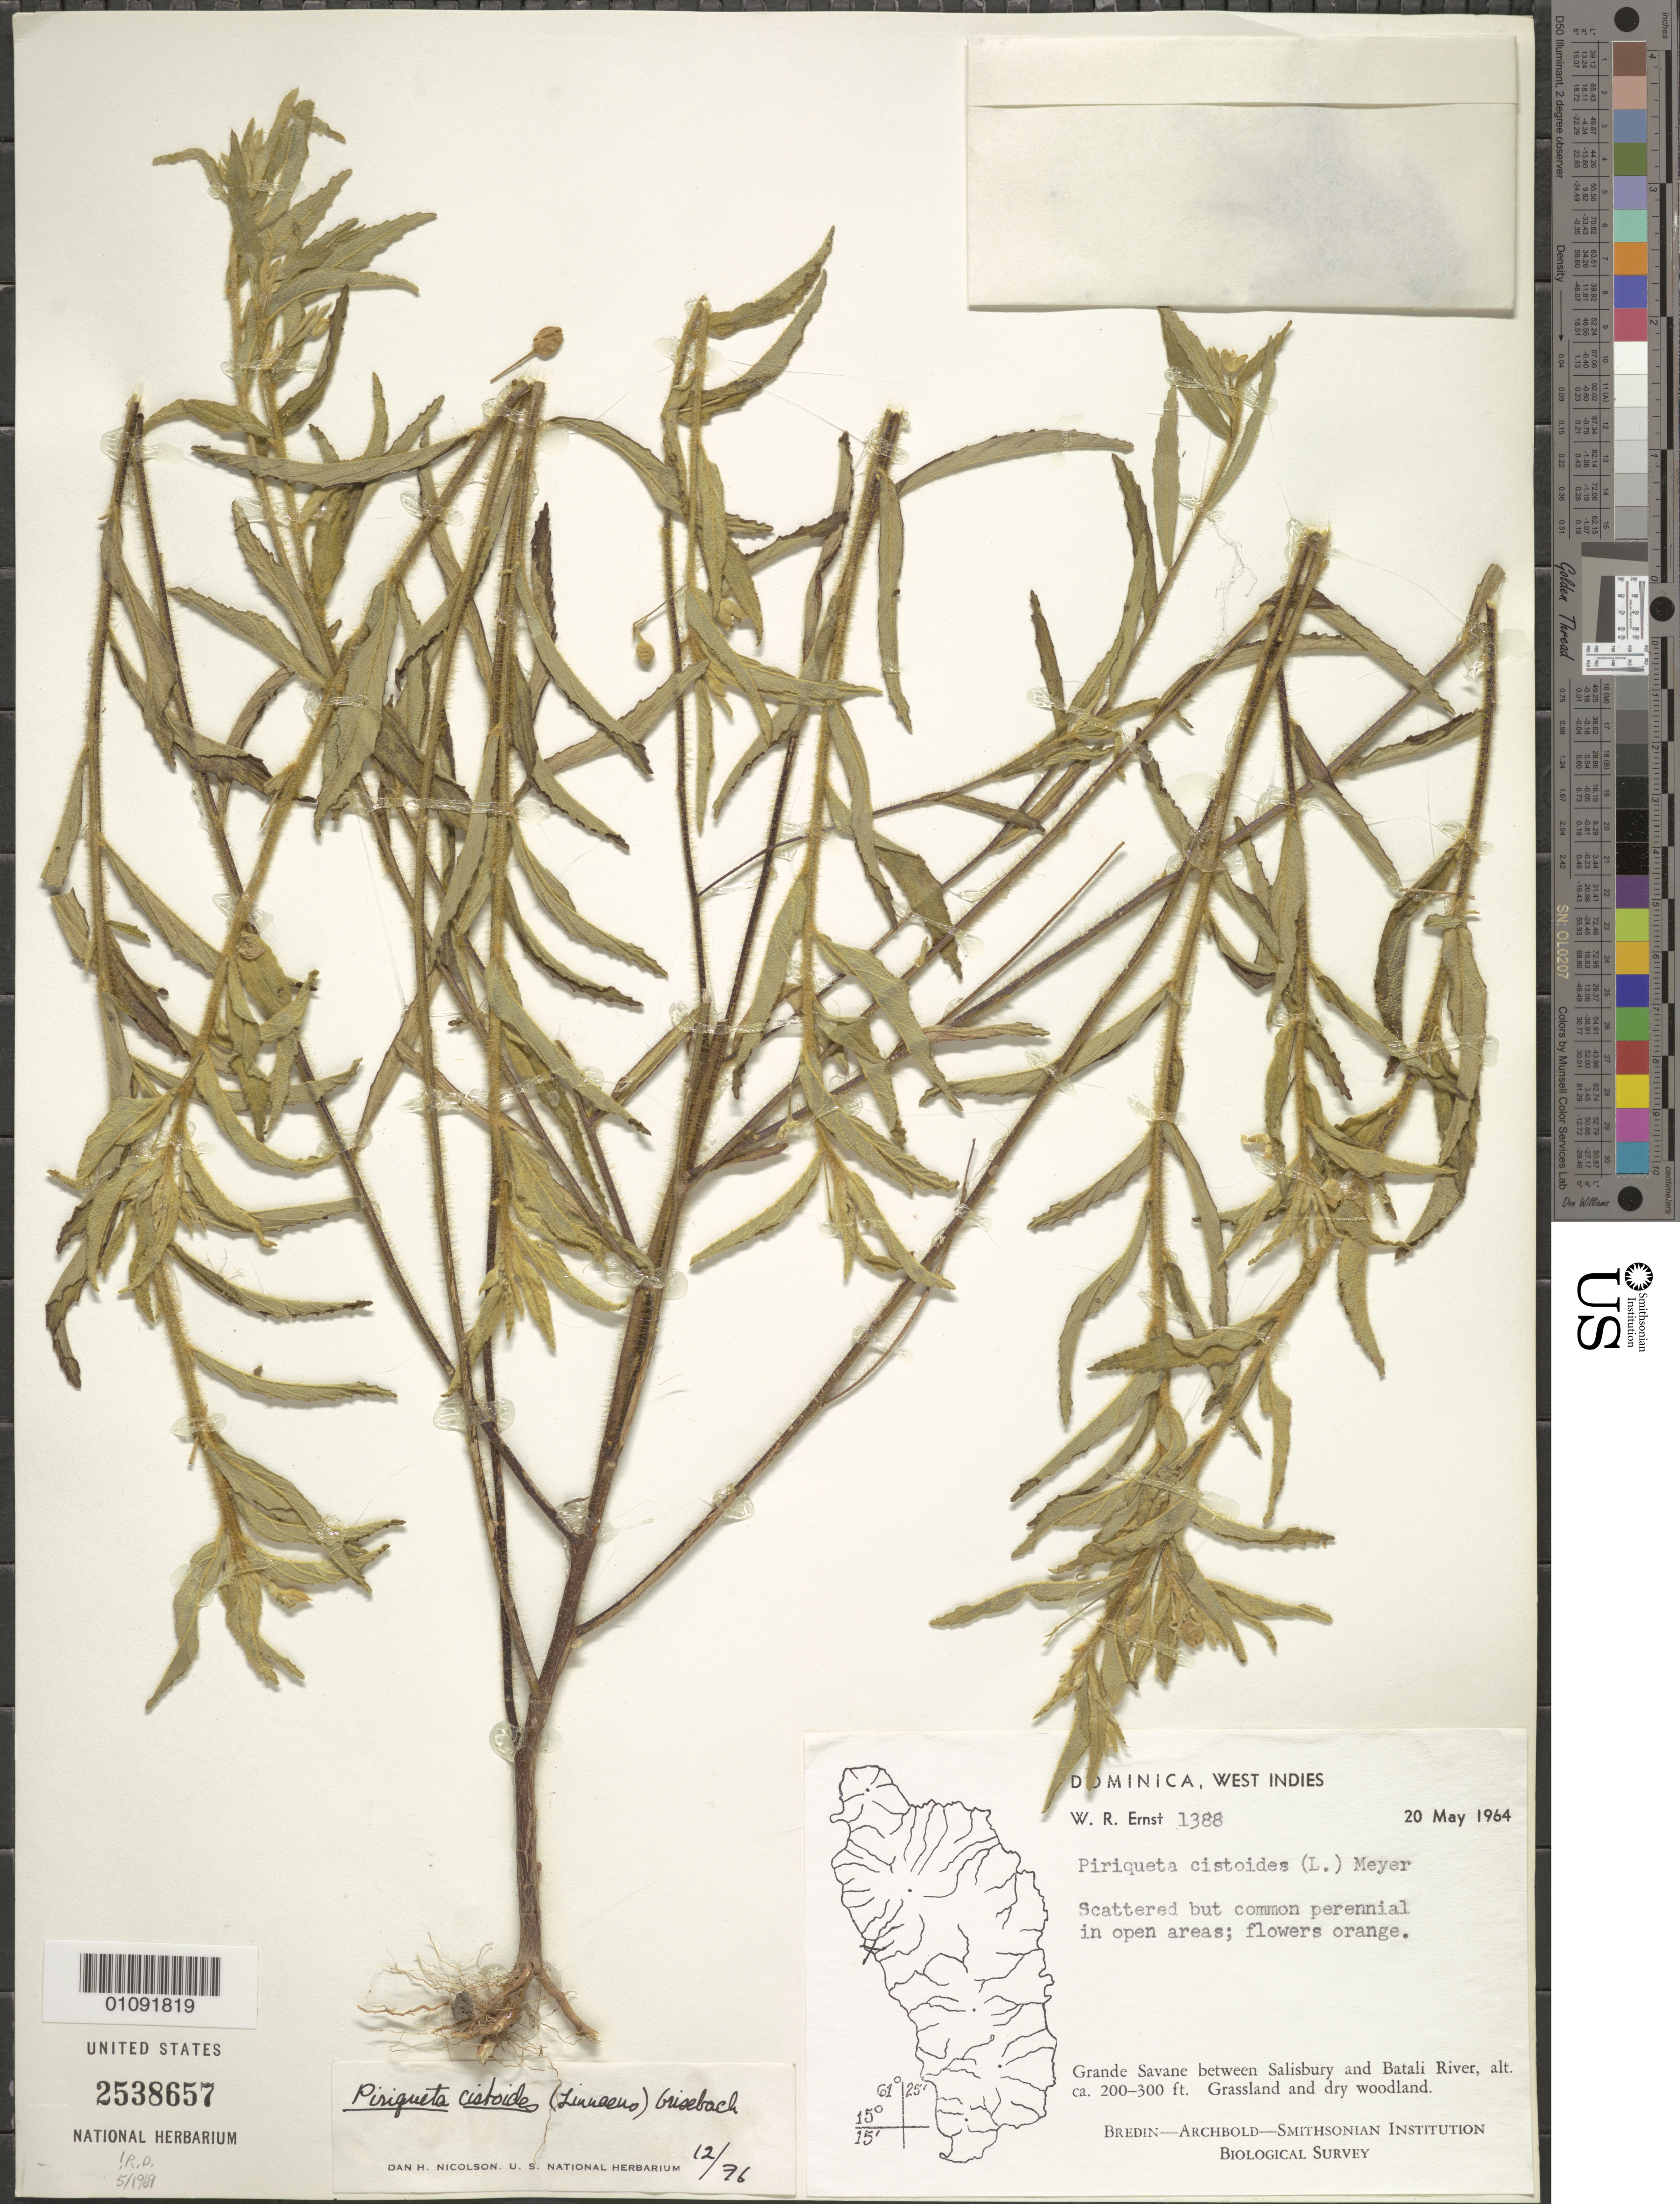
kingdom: Plantae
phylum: Tracheophyta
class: Magnoliopsida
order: Malpighiales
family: Turneraceae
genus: Piriqueta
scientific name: Piriqueta cistoides subsp. cistoides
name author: (L.) Griseb.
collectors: W. R. Ernst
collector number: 1388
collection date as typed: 20 May 1964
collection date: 1964-05-20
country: Dominica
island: Dominica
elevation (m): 61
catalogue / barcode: US 2538657